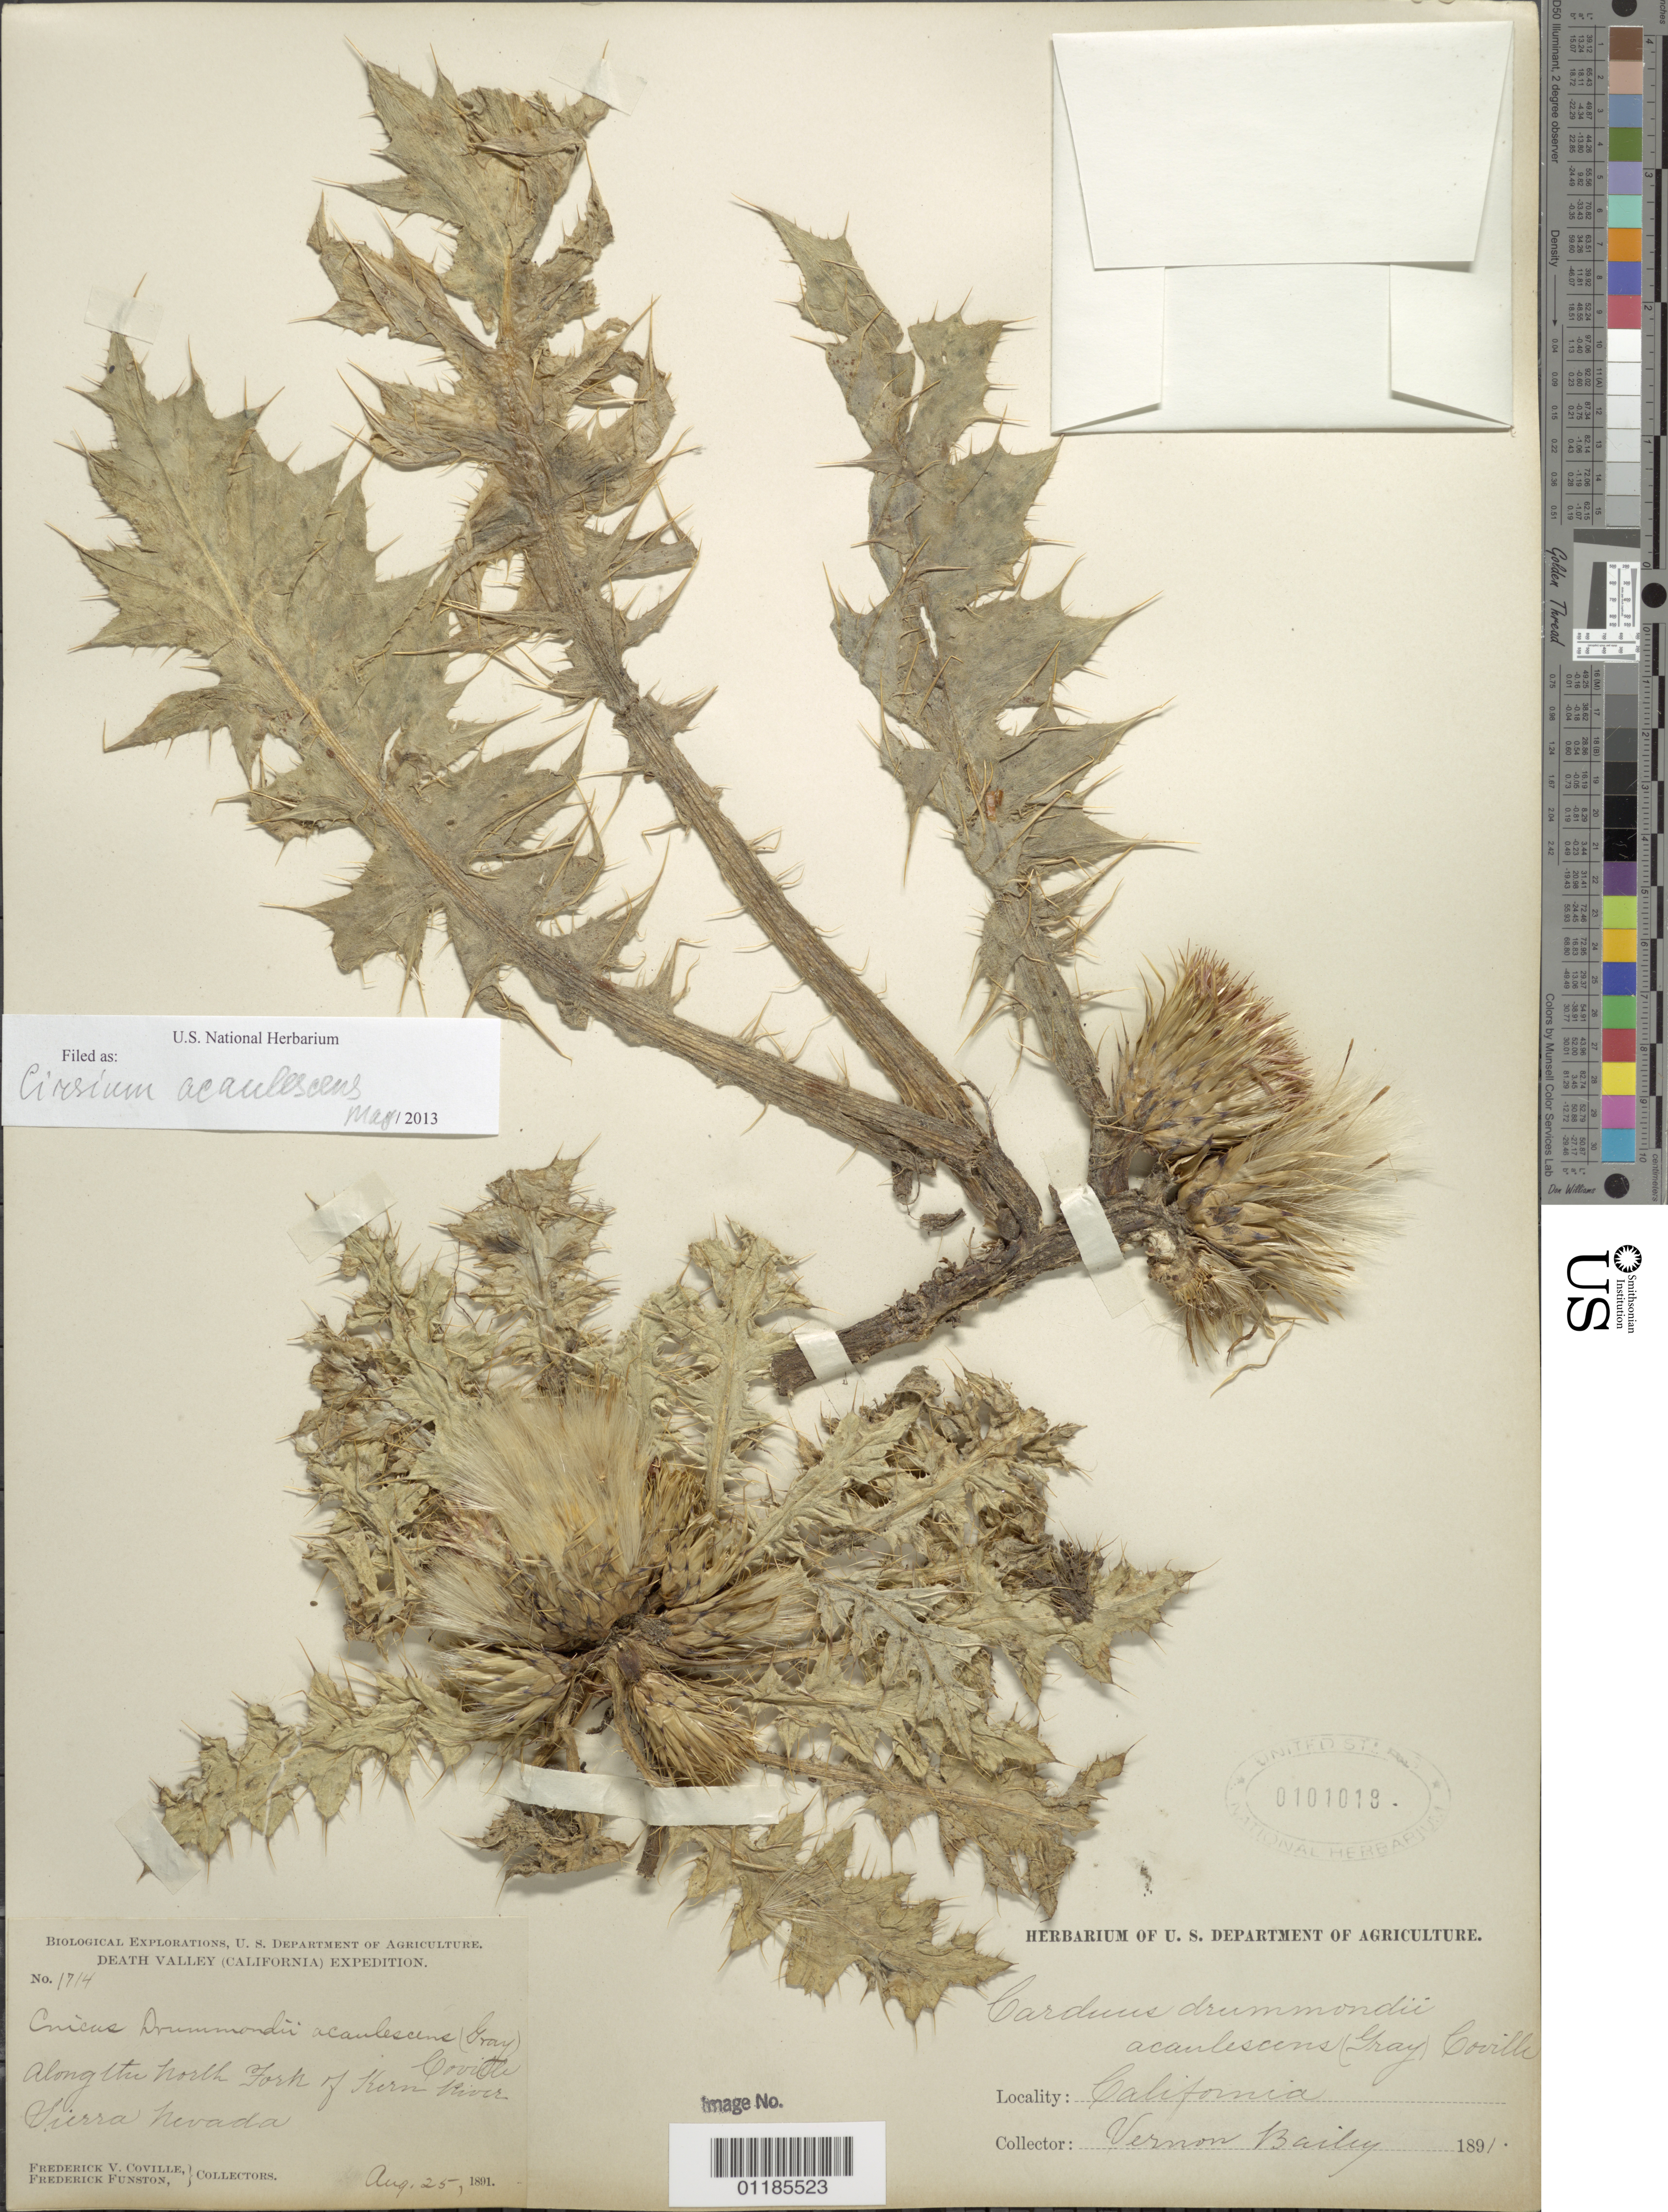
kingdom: Plantae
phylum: Tracheophyta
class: Magnoliopsida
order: Asterales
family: Asteraceae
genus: Cirsium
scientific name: Cirsium scariosum var. americanum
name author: (A. Gray) D.J. Keil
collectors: F. V. Coville & F. Funston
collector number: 1714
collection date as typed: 25 Aug 1891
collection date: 1891-08-25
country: United States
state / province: California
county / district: Kern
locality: Along the north Fork of Kern River, Sierra Nevada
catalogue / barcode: US 101018